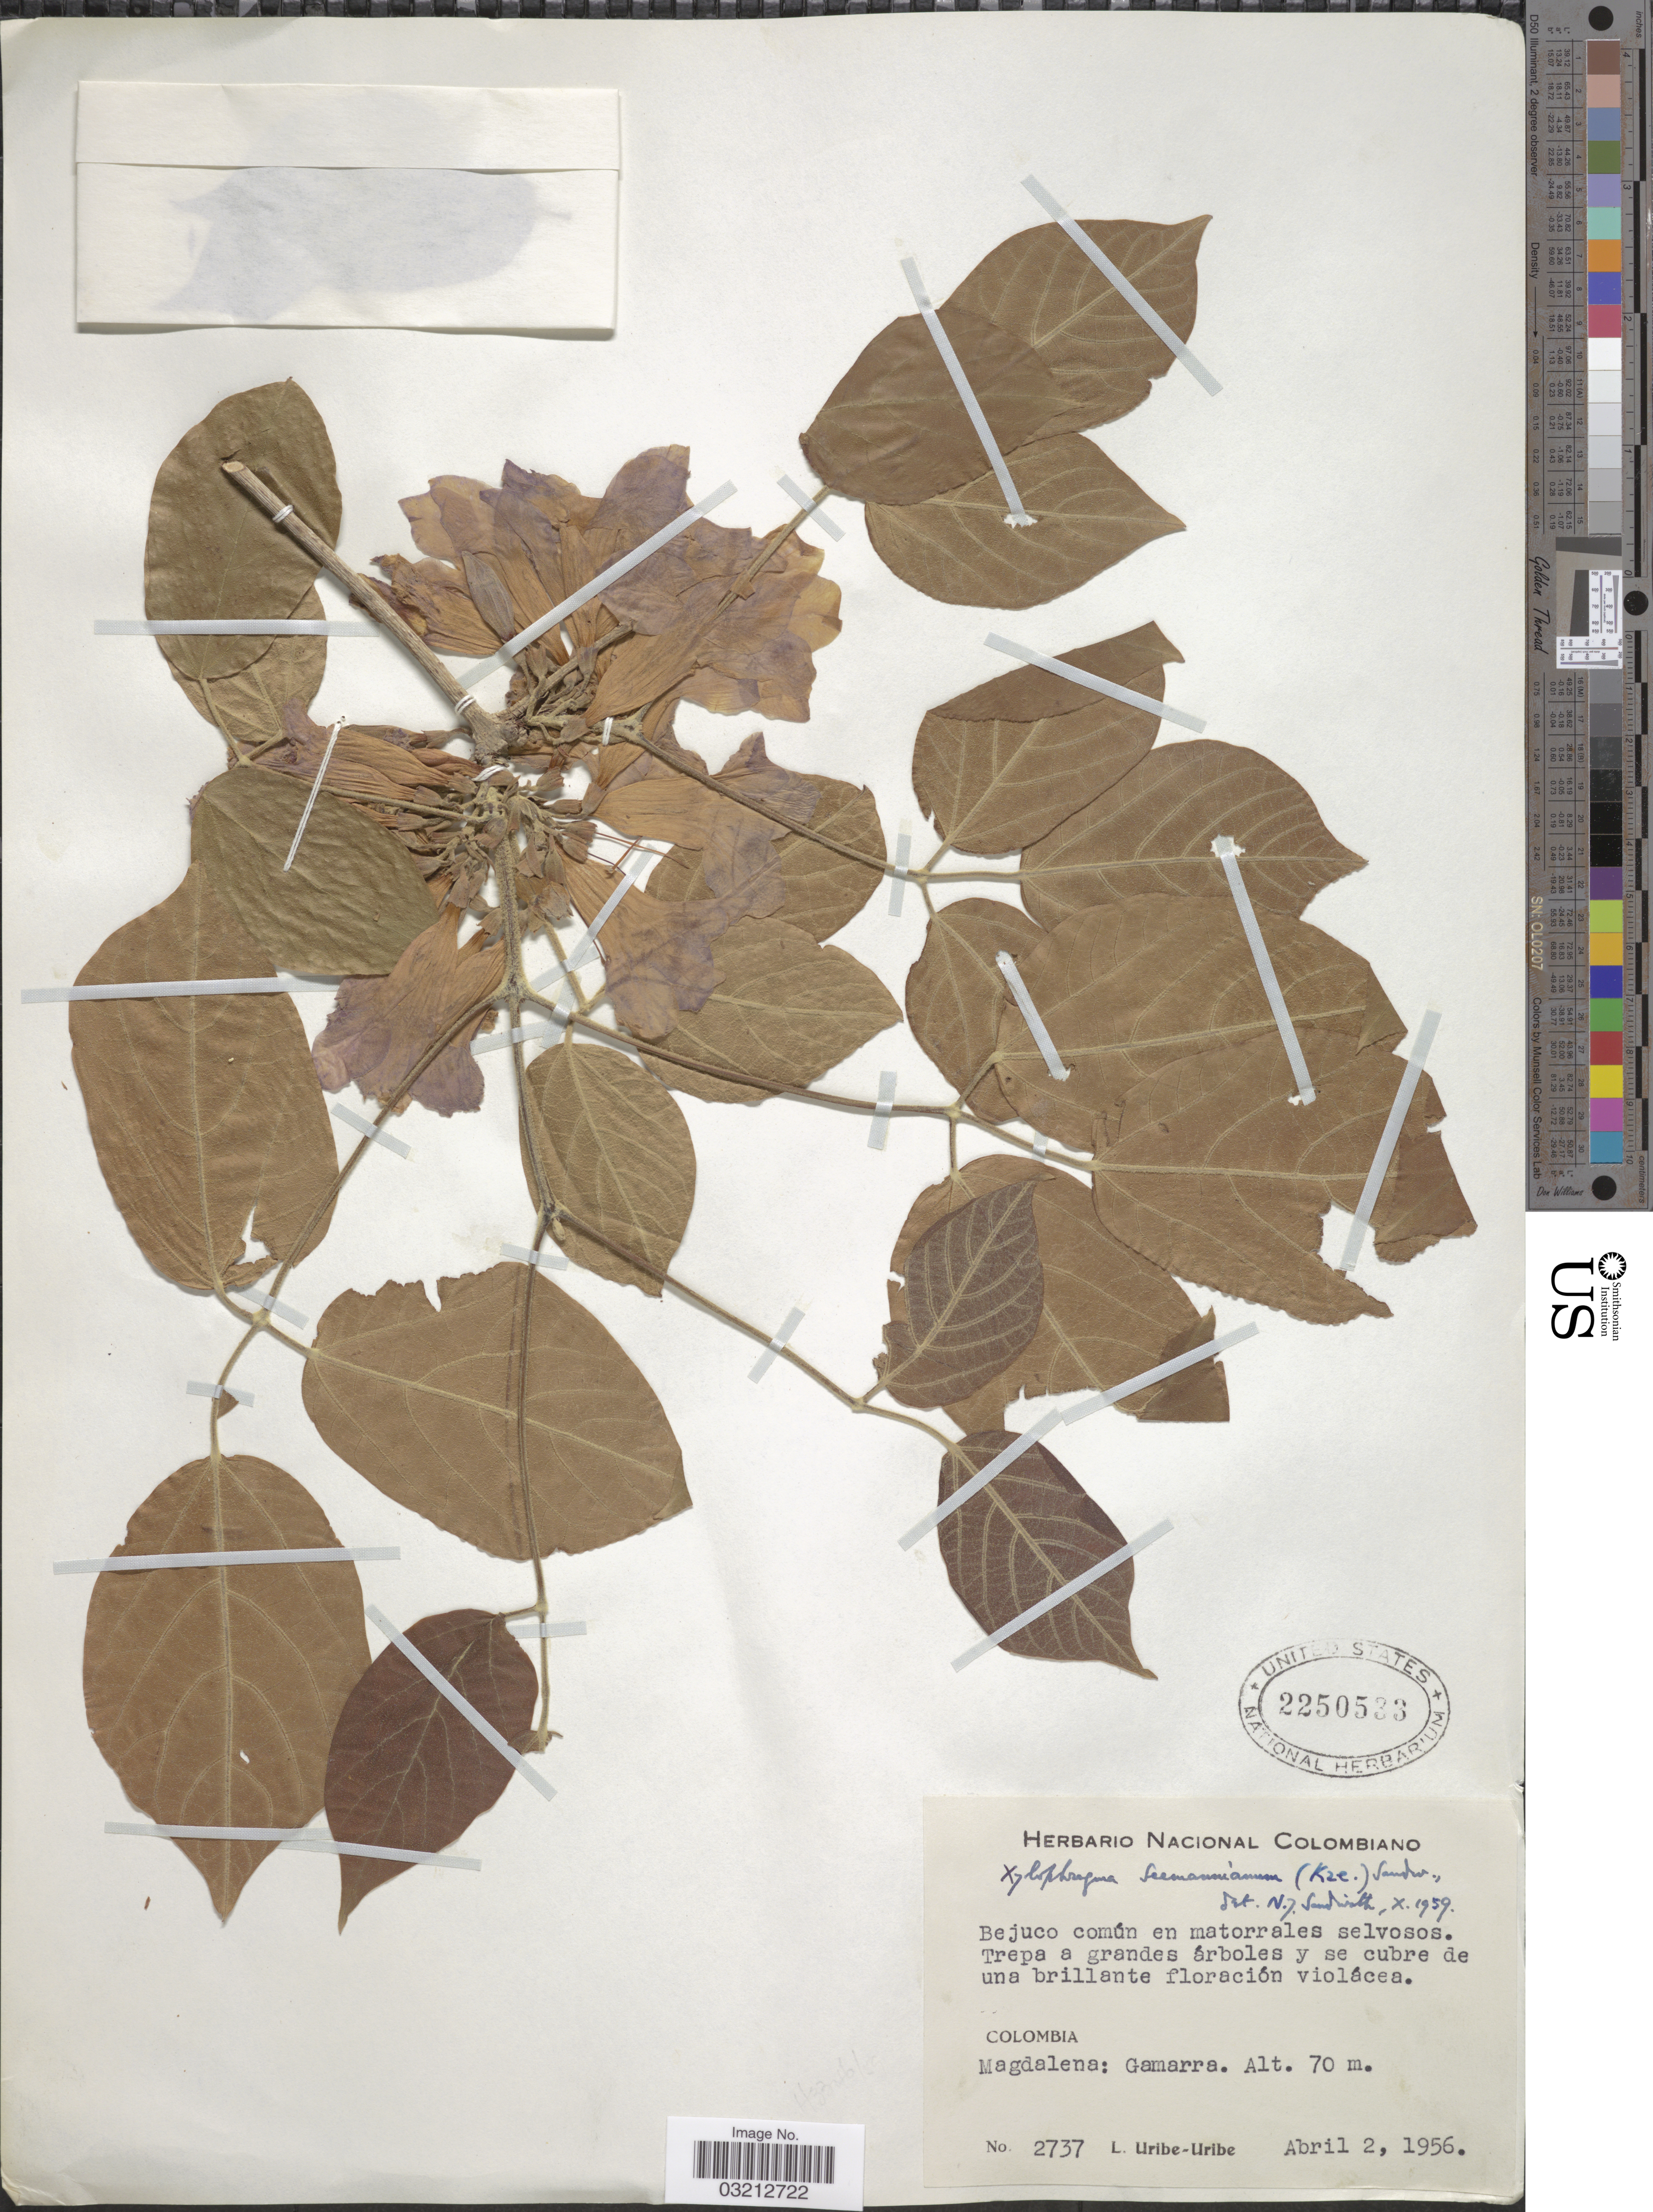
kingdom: Plantae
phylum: Tracheophyta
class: Magnoliopsida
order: Lamiales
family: Bignoniaceae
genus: Xylophragma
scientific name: Xylophragma seemannianum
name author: (Kuntze) Sandwith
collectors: L. Uribe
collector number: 2737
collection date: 1956-04-02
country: Colombia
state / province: Magdalena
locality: Gamarra.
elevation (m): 70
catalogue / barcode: US 2250533